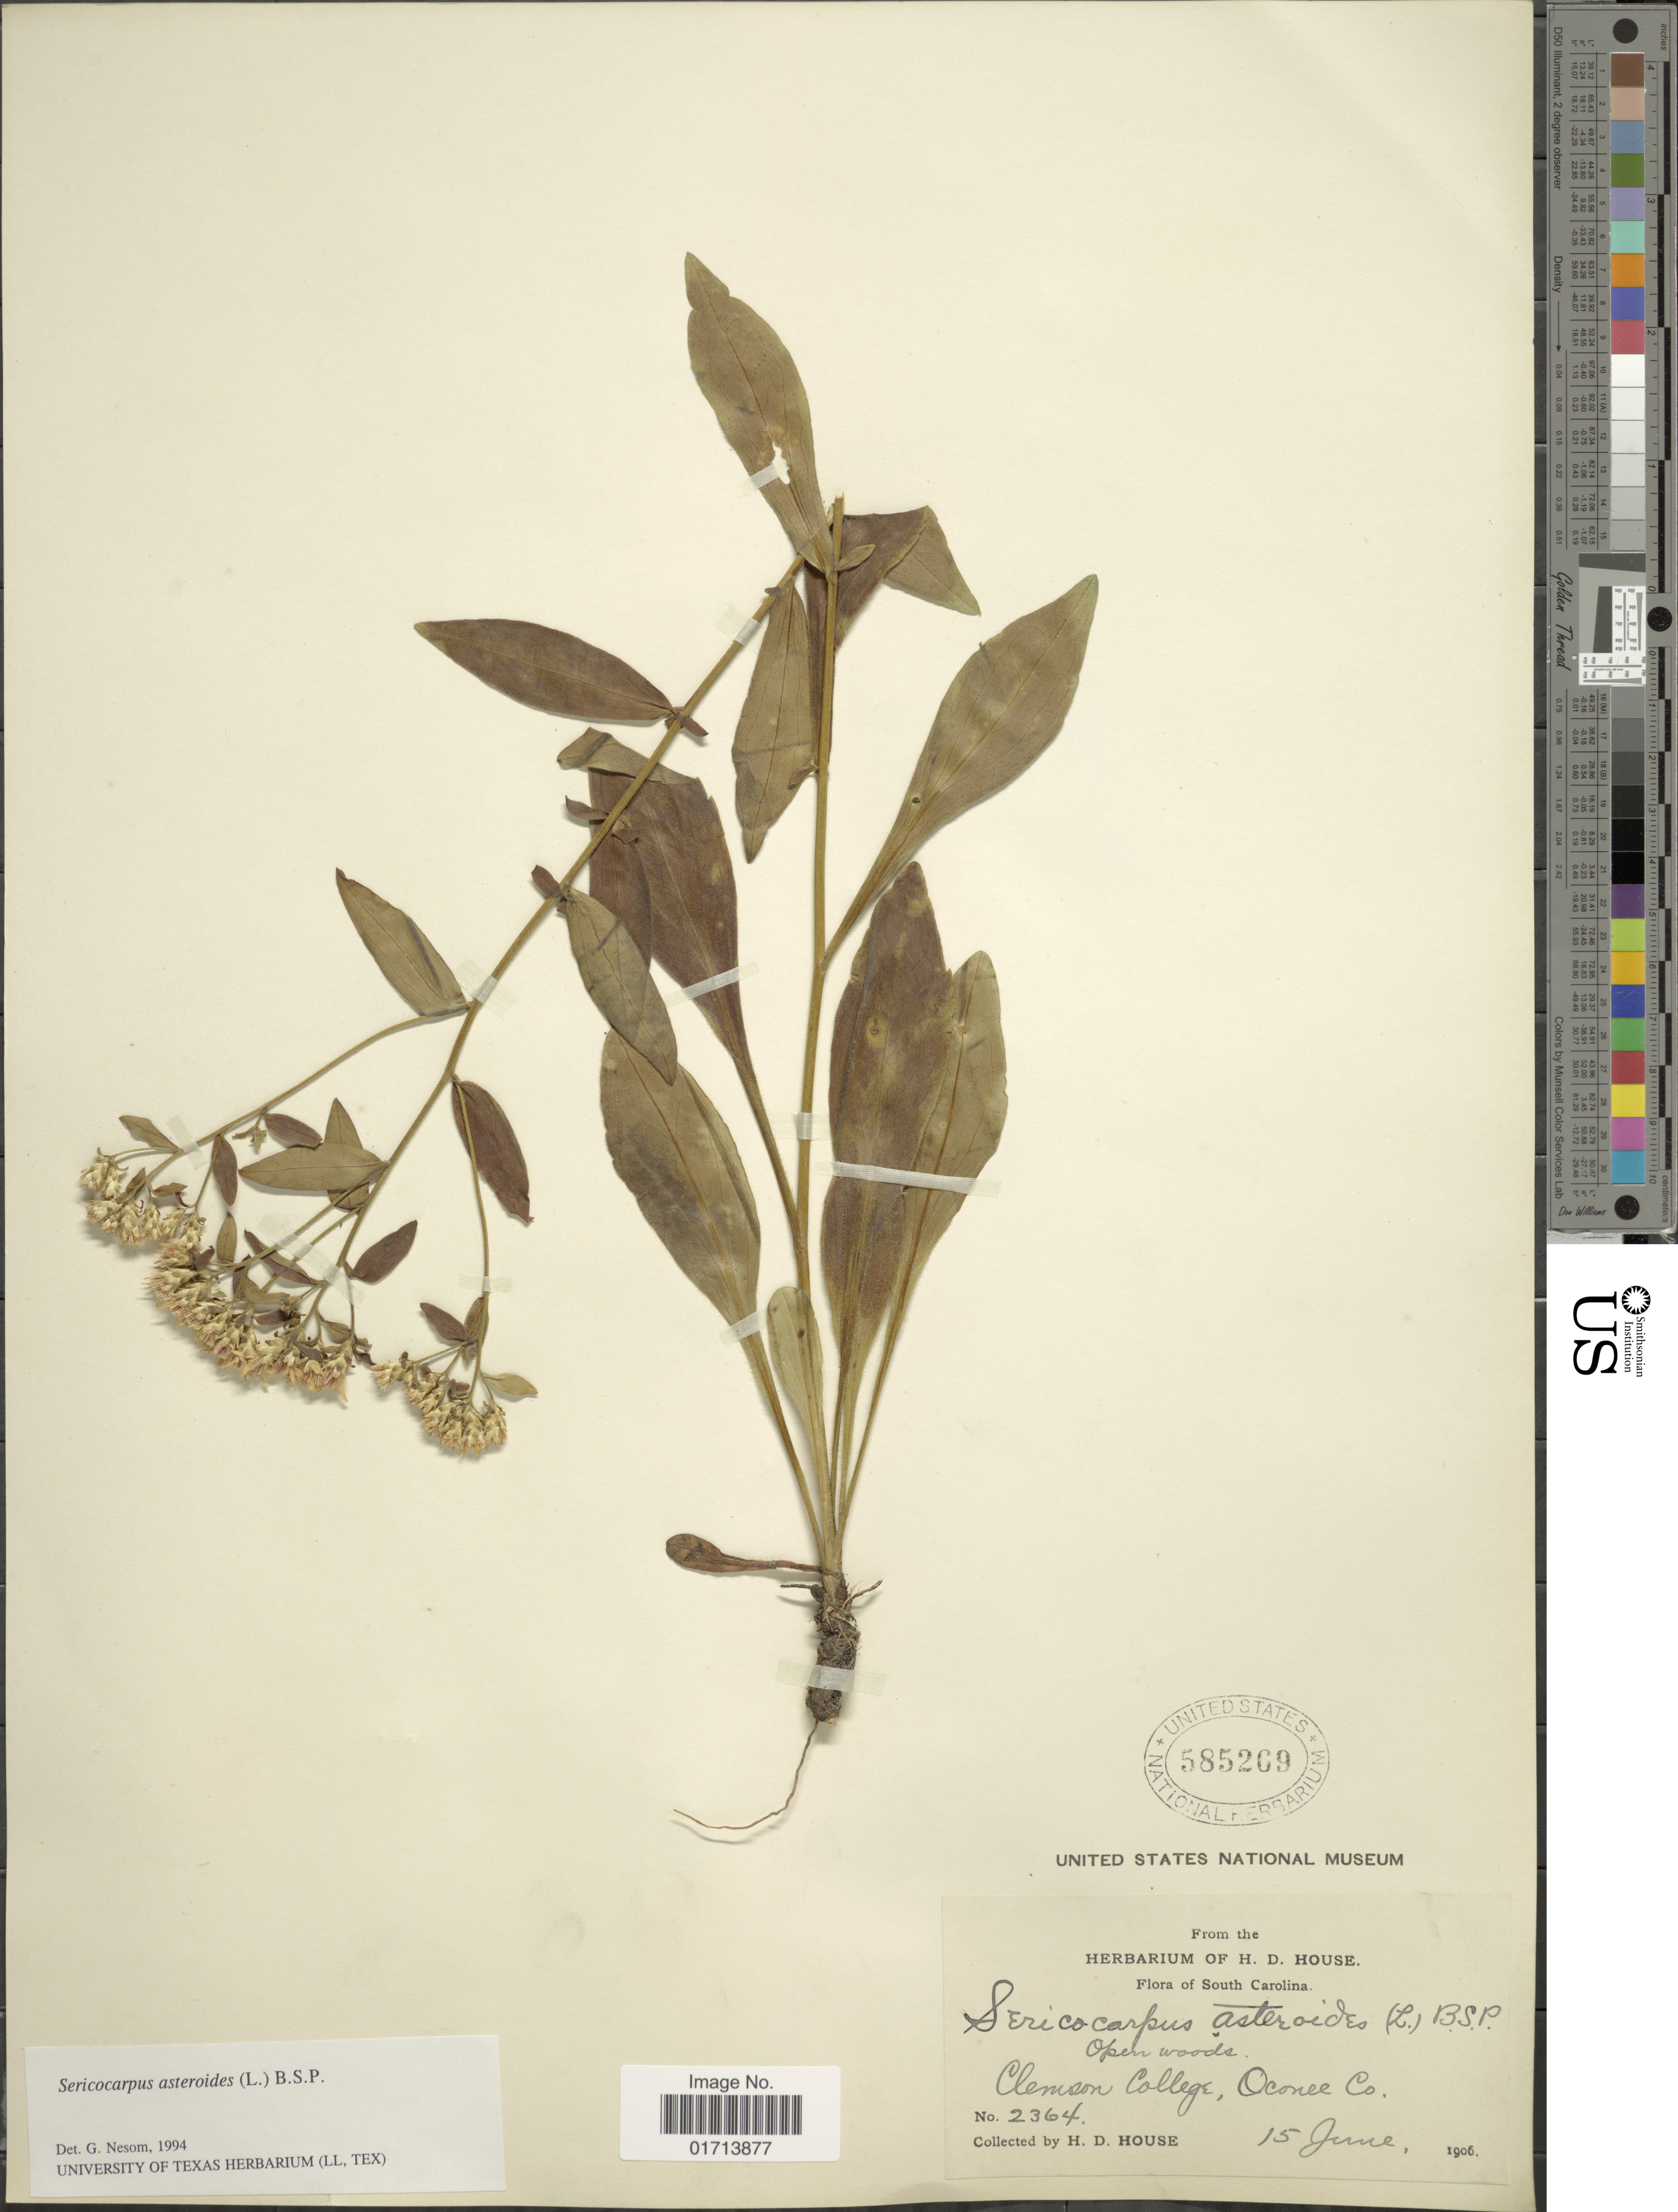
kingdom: Plantae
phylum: Tracheophyta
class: Magnoliopsida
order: Asterales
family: Asteraceae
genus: Sericocarpus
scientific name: Sericocarpus asteroides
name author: (L.) Britton, Stearns & Poggenb.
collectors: H. D. House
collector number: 2346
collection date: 1906-06-15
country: United States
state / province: South Carolina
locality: Clemson College, Oconee Co.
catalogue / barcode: US 585269